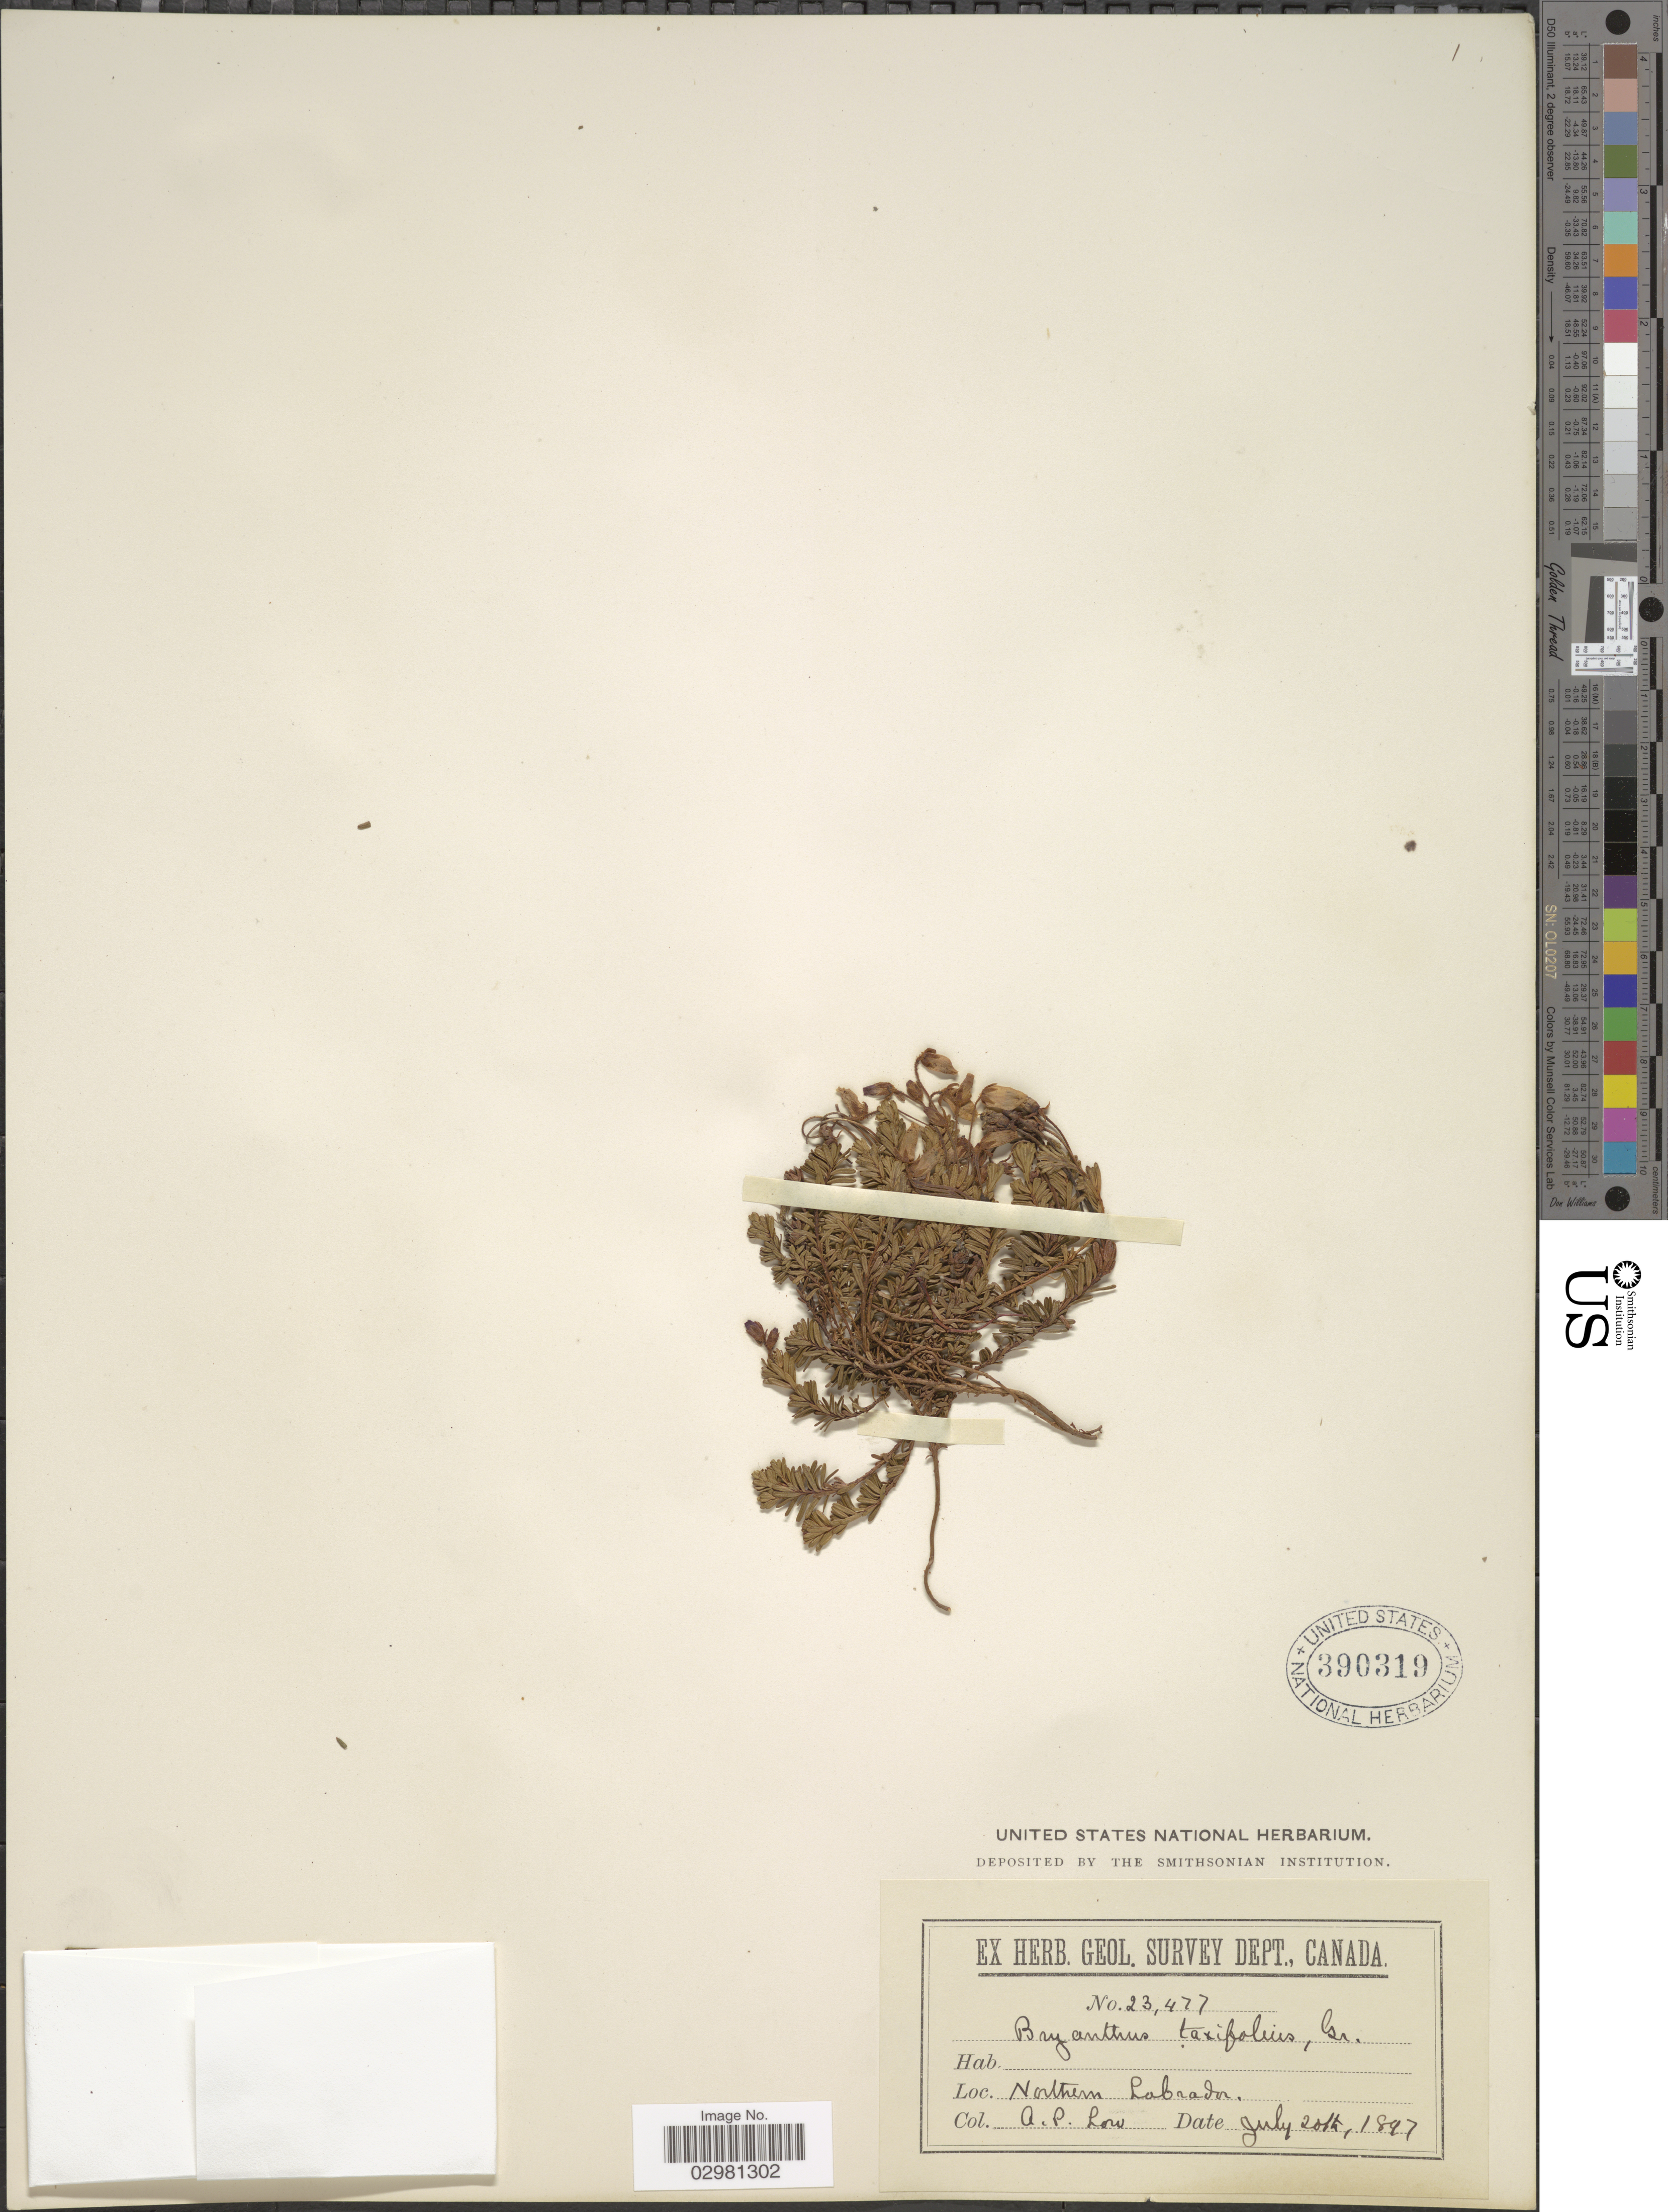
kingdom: Plantae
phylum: Tracheophyta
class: Magnoliopsida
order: Ericales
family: Ericaceae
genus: Phyllodoce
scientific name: Phyllodoce caerulea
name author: (L.) Bab.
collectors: A. Low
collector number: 23477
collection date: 1897-07-20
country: Canada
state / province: Newfoundland and Labrador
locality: Northern Labrador.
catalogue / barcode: US 390319